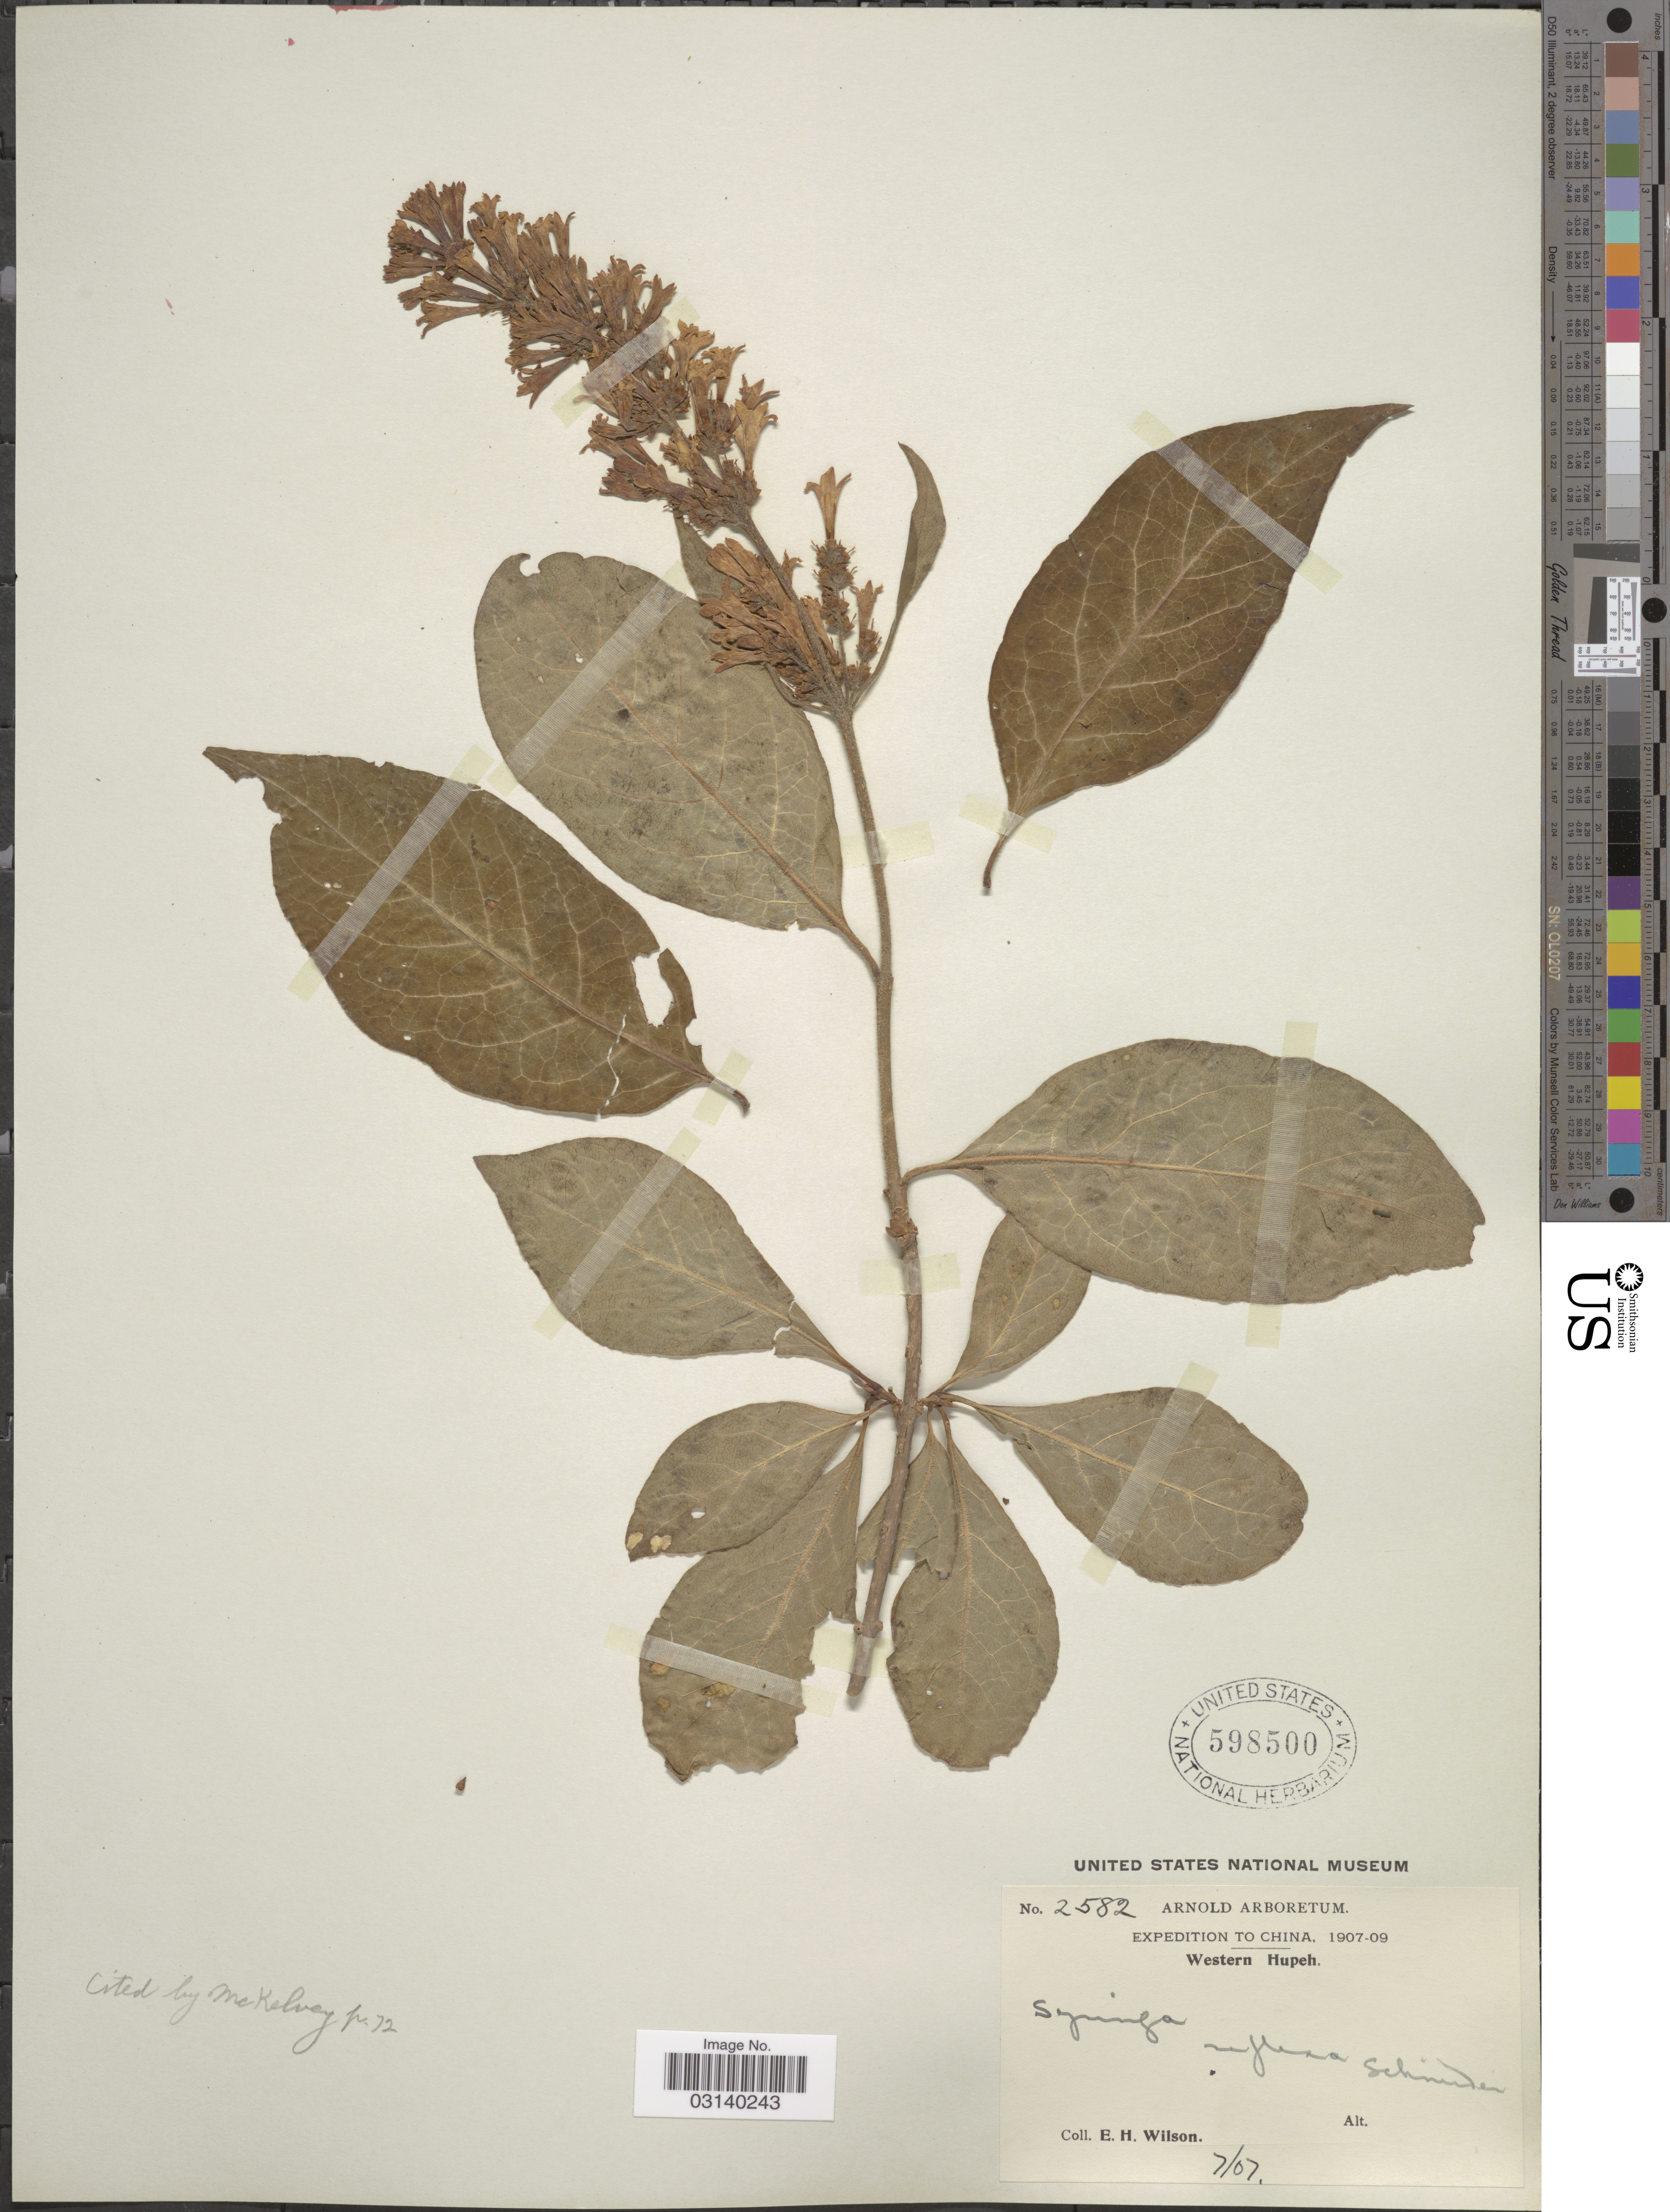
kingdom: Plantae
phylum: Tracheophyta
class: Magnoliopsida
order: Lamiales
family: Oleaceae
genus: Syringa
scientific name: Syringa reflexa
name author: C.K. Schneid.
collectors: E. Wilson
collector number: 2582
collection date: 1907-07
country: China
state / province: Hubei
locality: Western Hupeh.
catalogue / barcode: US 598500